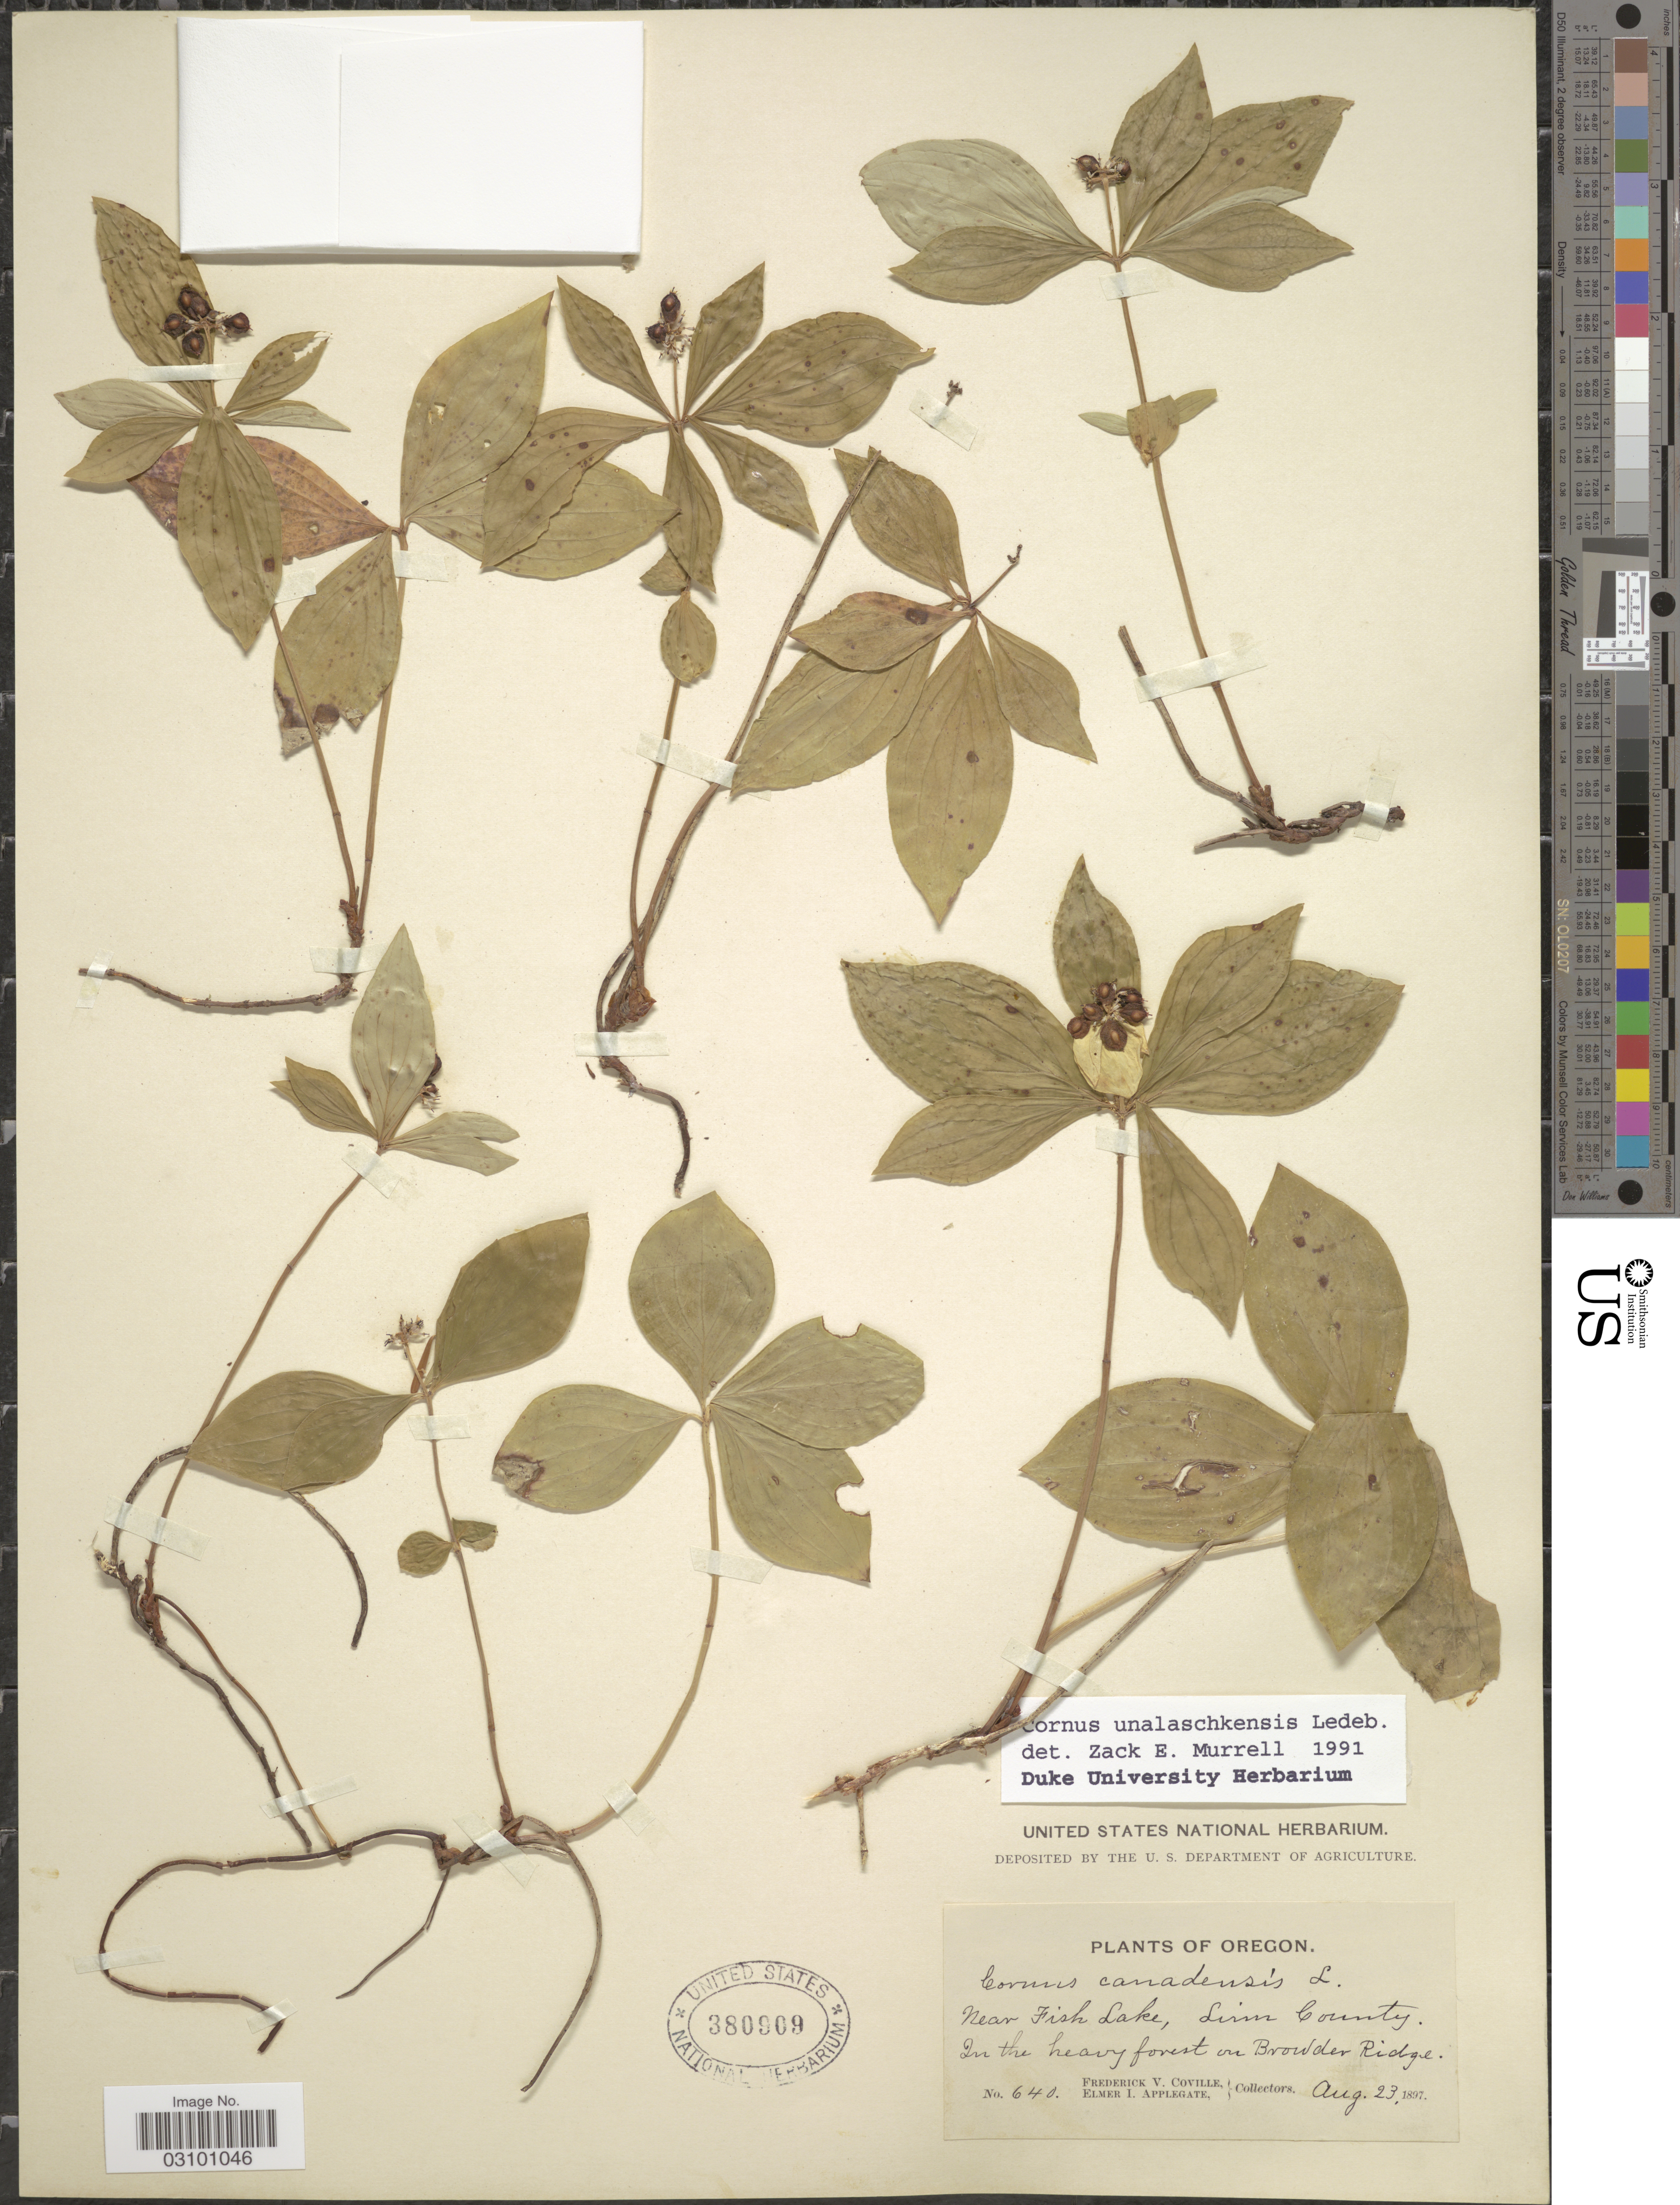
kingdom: Plantae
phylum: Tracheophyta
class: Magnoliopsida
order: Cornales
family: Cornaceae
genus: Cornus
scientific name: Cornus unalaschkensis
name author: Ledeb.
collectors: F. V. Coville & E. I. Applegate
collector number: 640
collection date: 1897-08-23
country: United States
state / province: Oregon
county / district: Linn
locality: Near Fish Lake, Linn County. In the heavy forest on Browder Ridge.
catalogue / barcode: US 380909